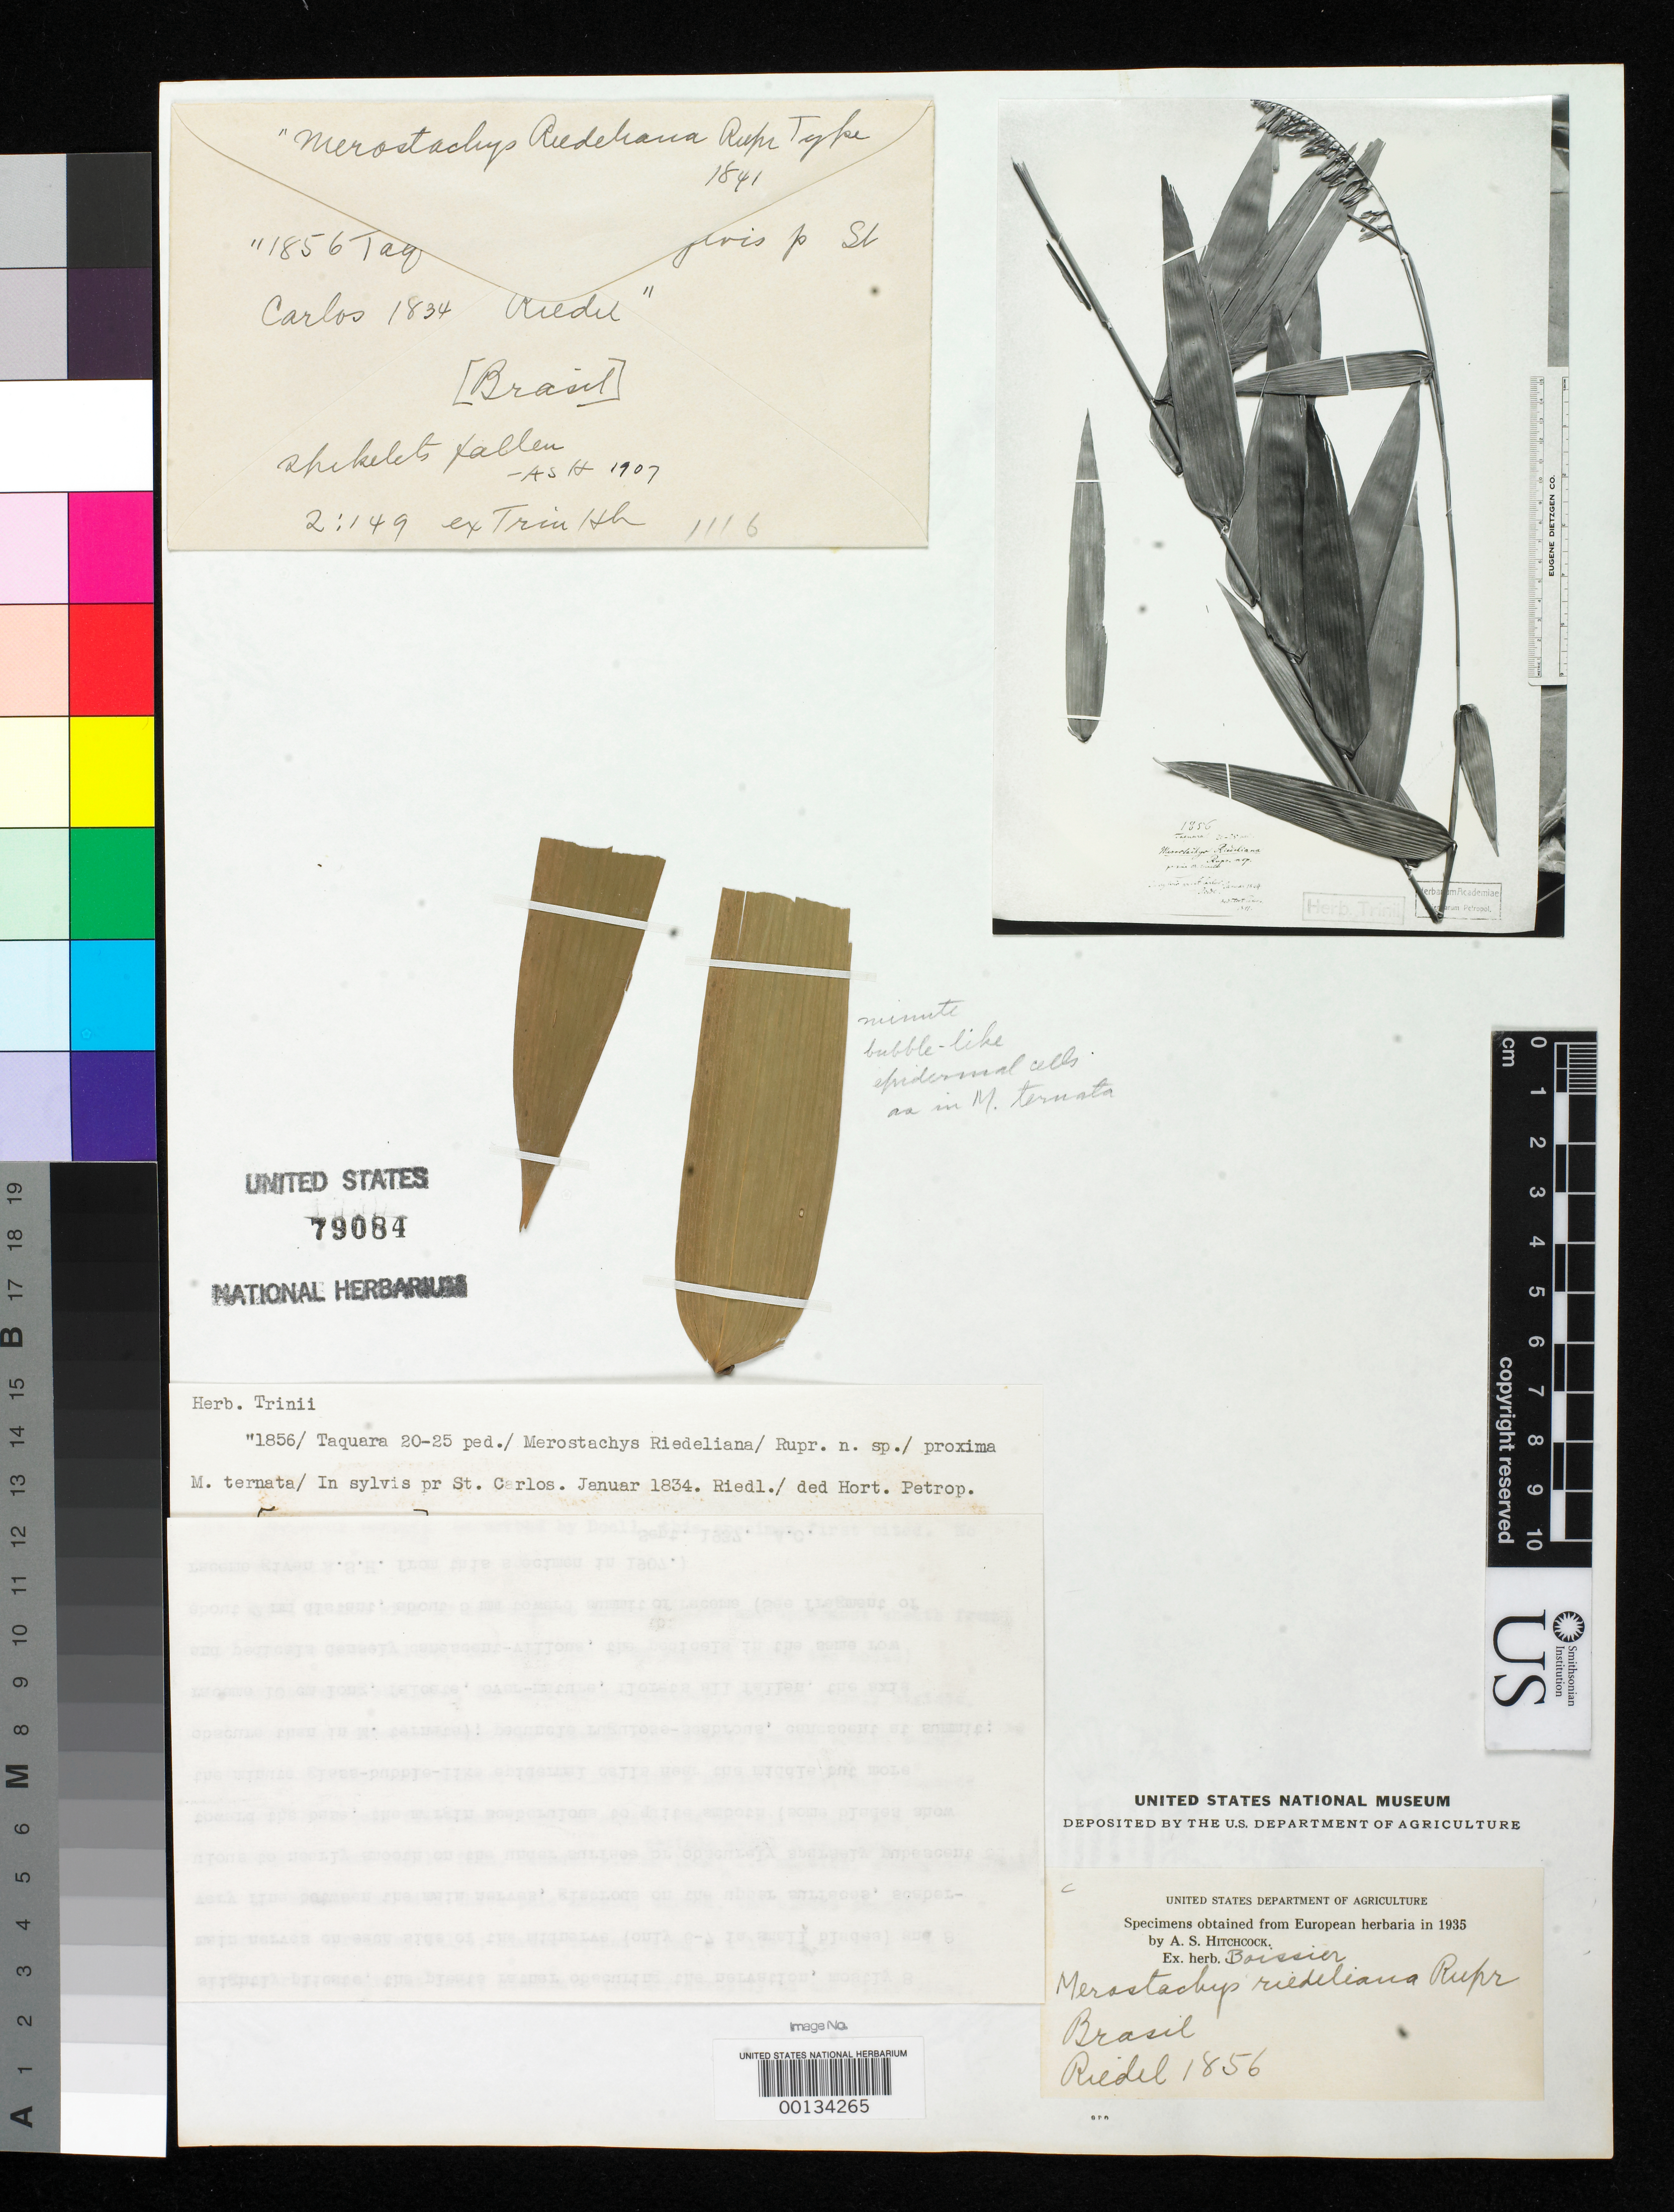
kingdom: Plantae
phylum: Tracheophyta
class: Liliopsida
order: Poales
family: Poaceae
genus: Merostachys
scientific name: Merostachys riedeliana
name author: Rupr. ex Döll in Mart.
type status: Syntype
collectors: L. Riedel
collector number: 1856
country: Brazil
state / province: São Paulo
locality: Near San Carlos.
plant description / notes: Photograph and fragmentary material of type specimens ex Trin., ex herb. Boissier.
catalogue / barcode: US 79084